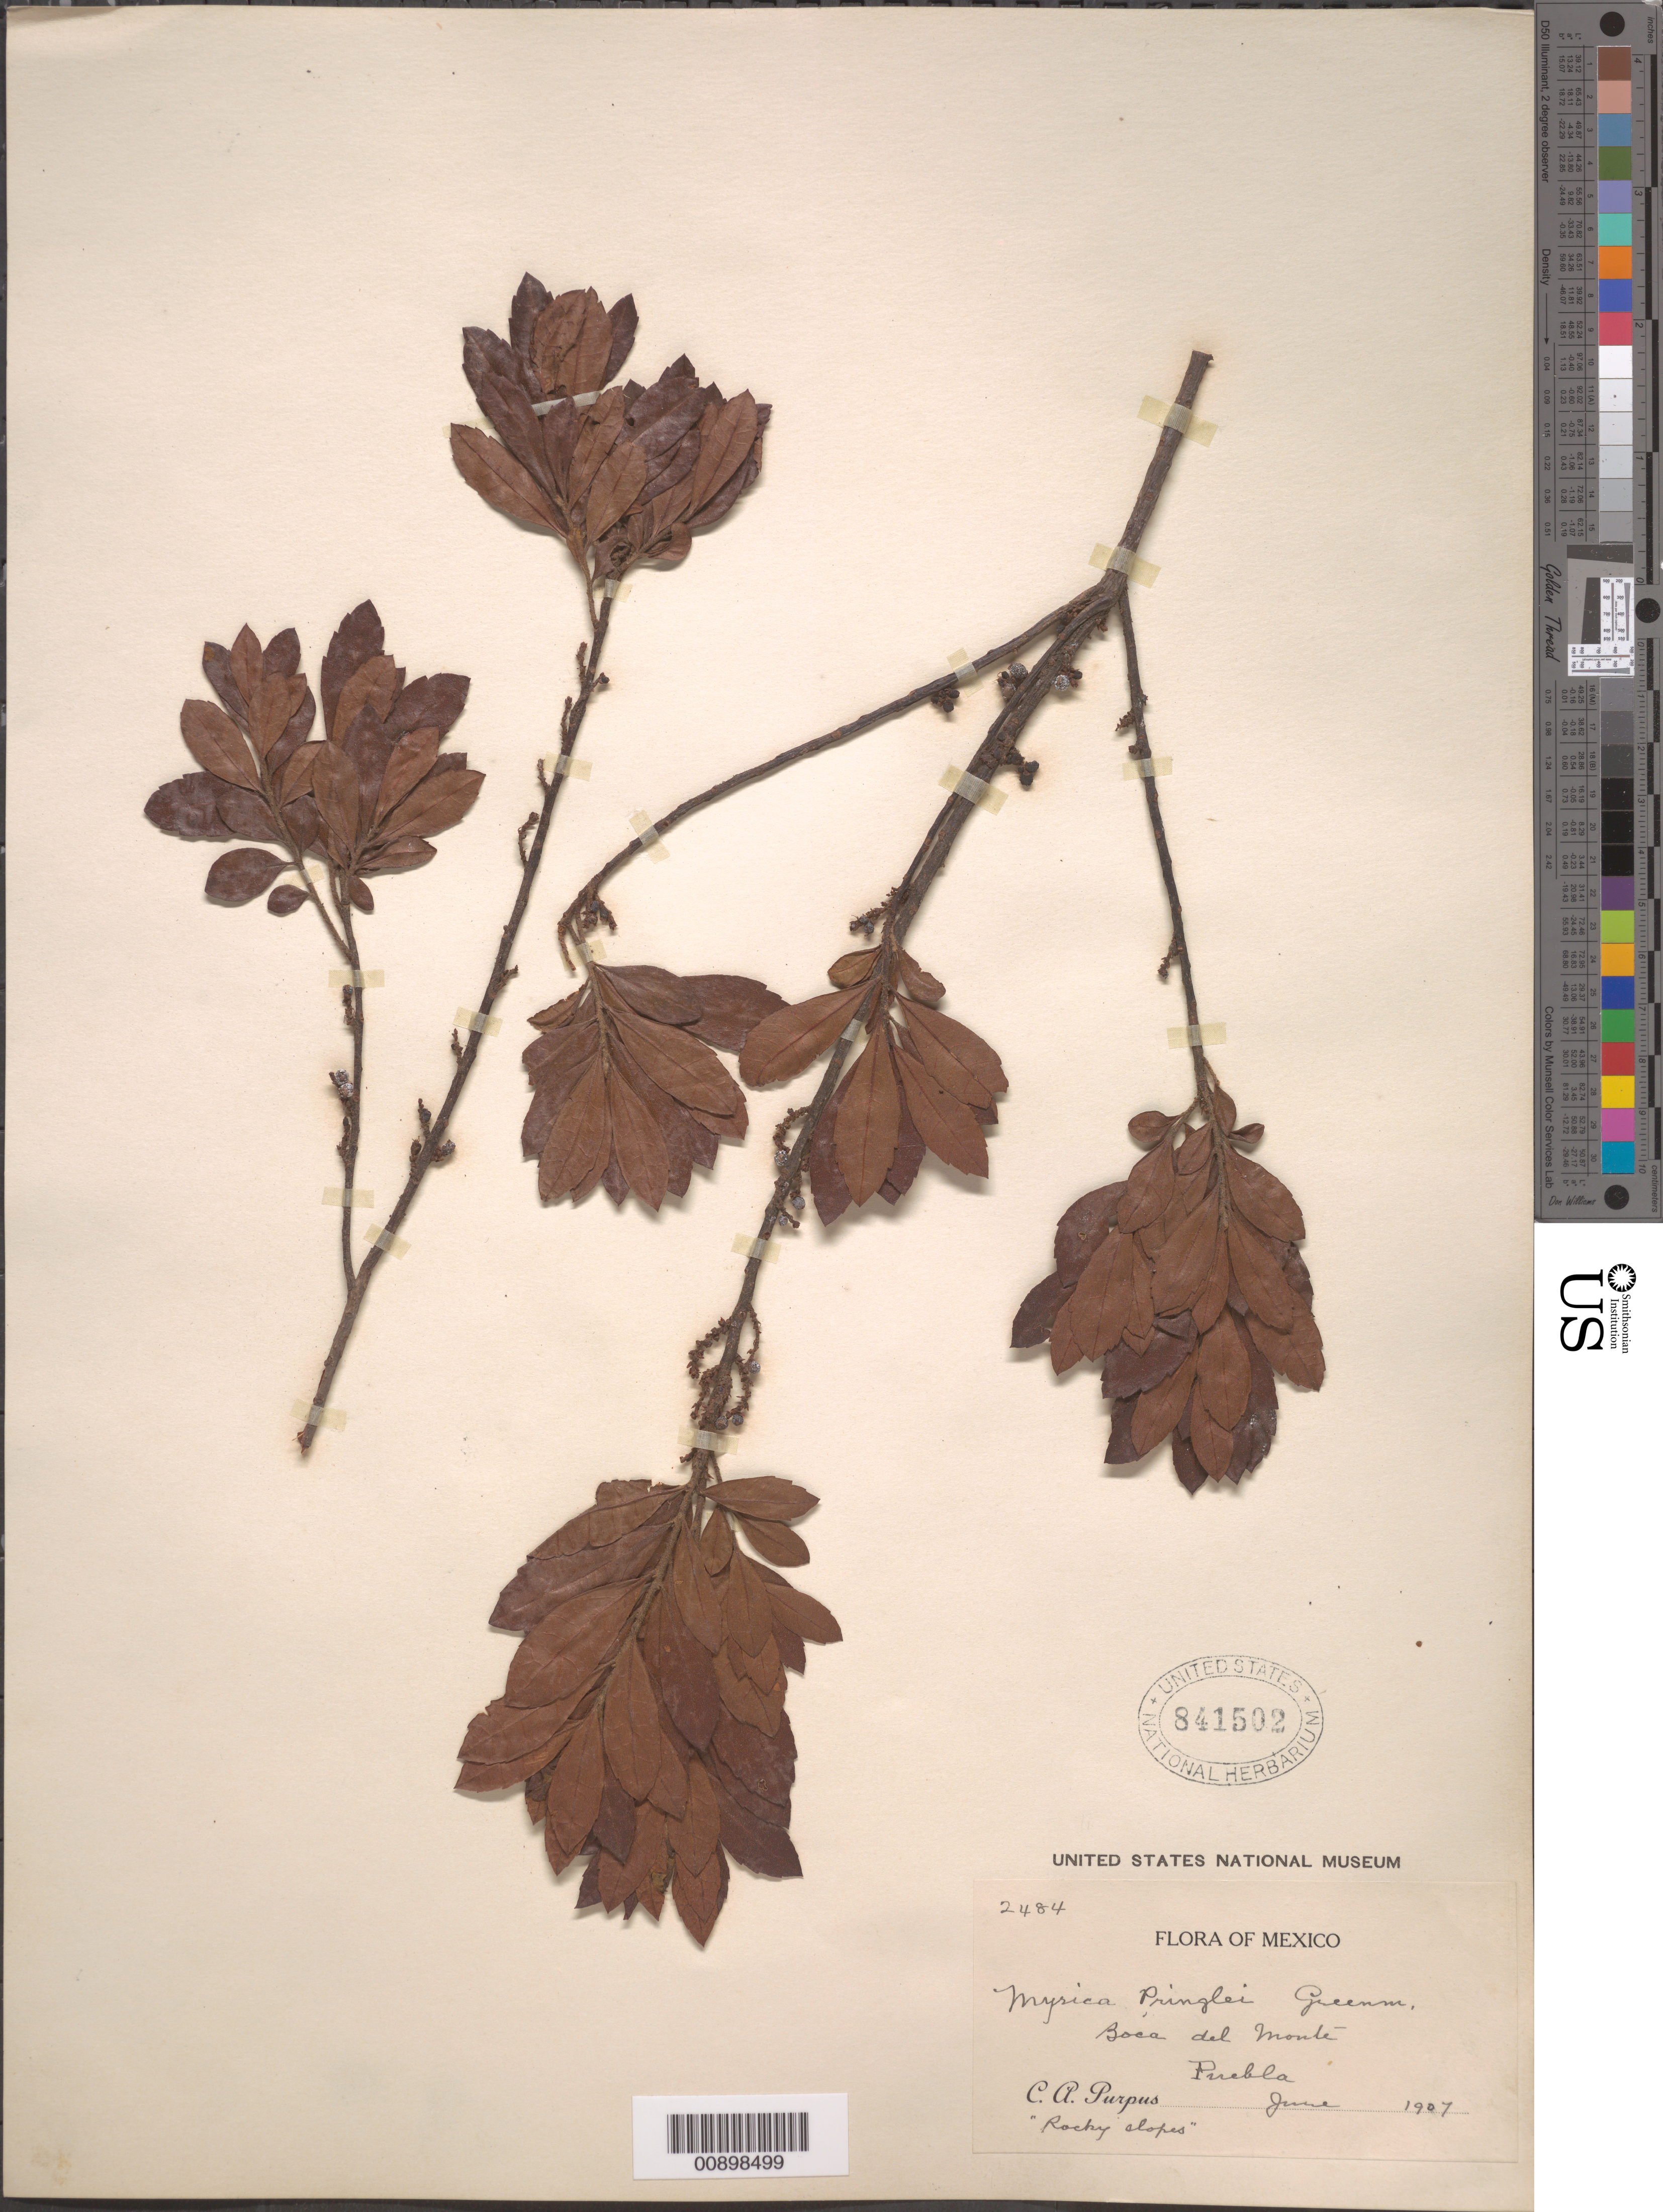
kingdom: Plantae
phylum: Tracheophyta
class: Magnoliopsida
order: Fagales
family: Myricaceae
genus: Morella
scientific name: Morella pringlei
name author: (Greenm.) Wilbur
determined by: Strong, M. T., (US), Smithsonian Institution - National Museum of Natural History (UNITED STATES)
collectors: C. A. Purpus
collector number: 2484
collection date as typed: Jun 1907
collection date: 1907-06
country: Mexico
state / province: Puebla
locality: Boca del Monte, Puebla.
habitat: Rocky slopes.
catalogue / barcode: US 841502